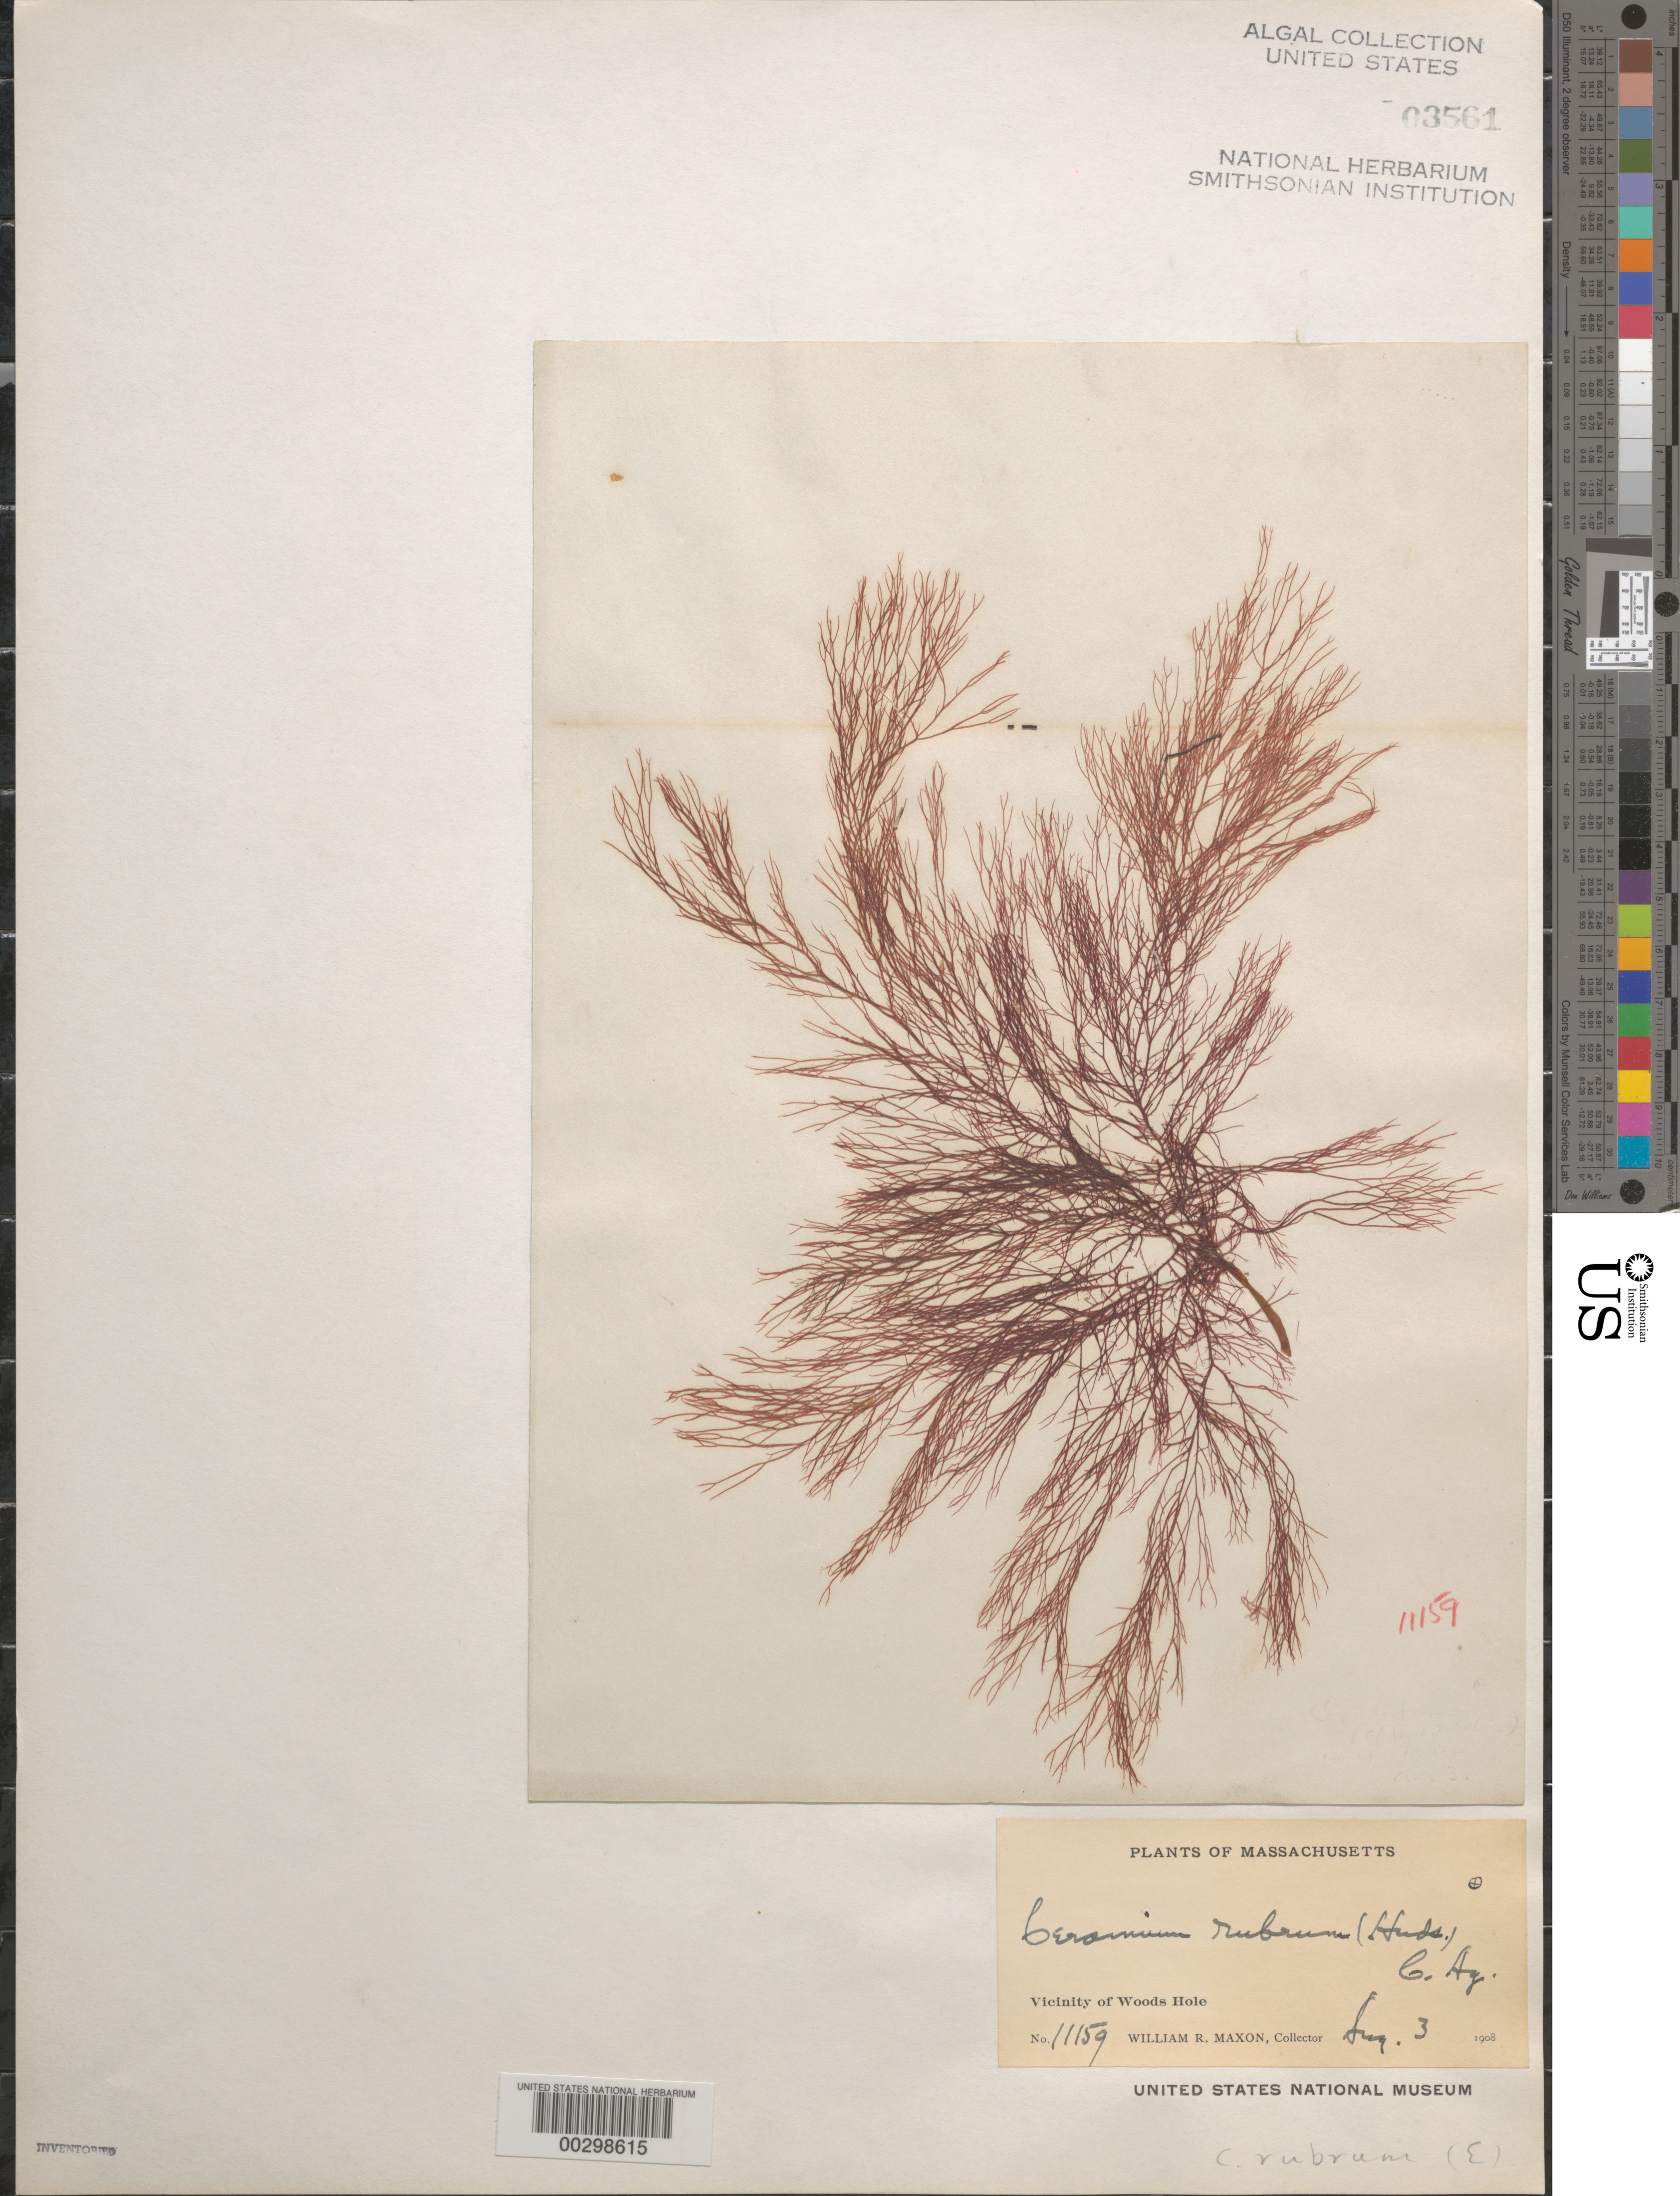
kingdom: Plantae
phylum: Rhodophyta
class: Florideophyceae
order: Ceramiales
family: Ceramiaceae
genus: Ceramium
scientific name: Ceramium rubrum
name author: C. Agardh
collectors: W. R. Maxon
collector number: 11159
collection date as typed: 03 Aug 1908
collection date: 1908-08-03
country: United States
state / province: Massachusetts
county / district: Barnstable County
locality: Woods Hole area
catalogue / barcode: US 3561